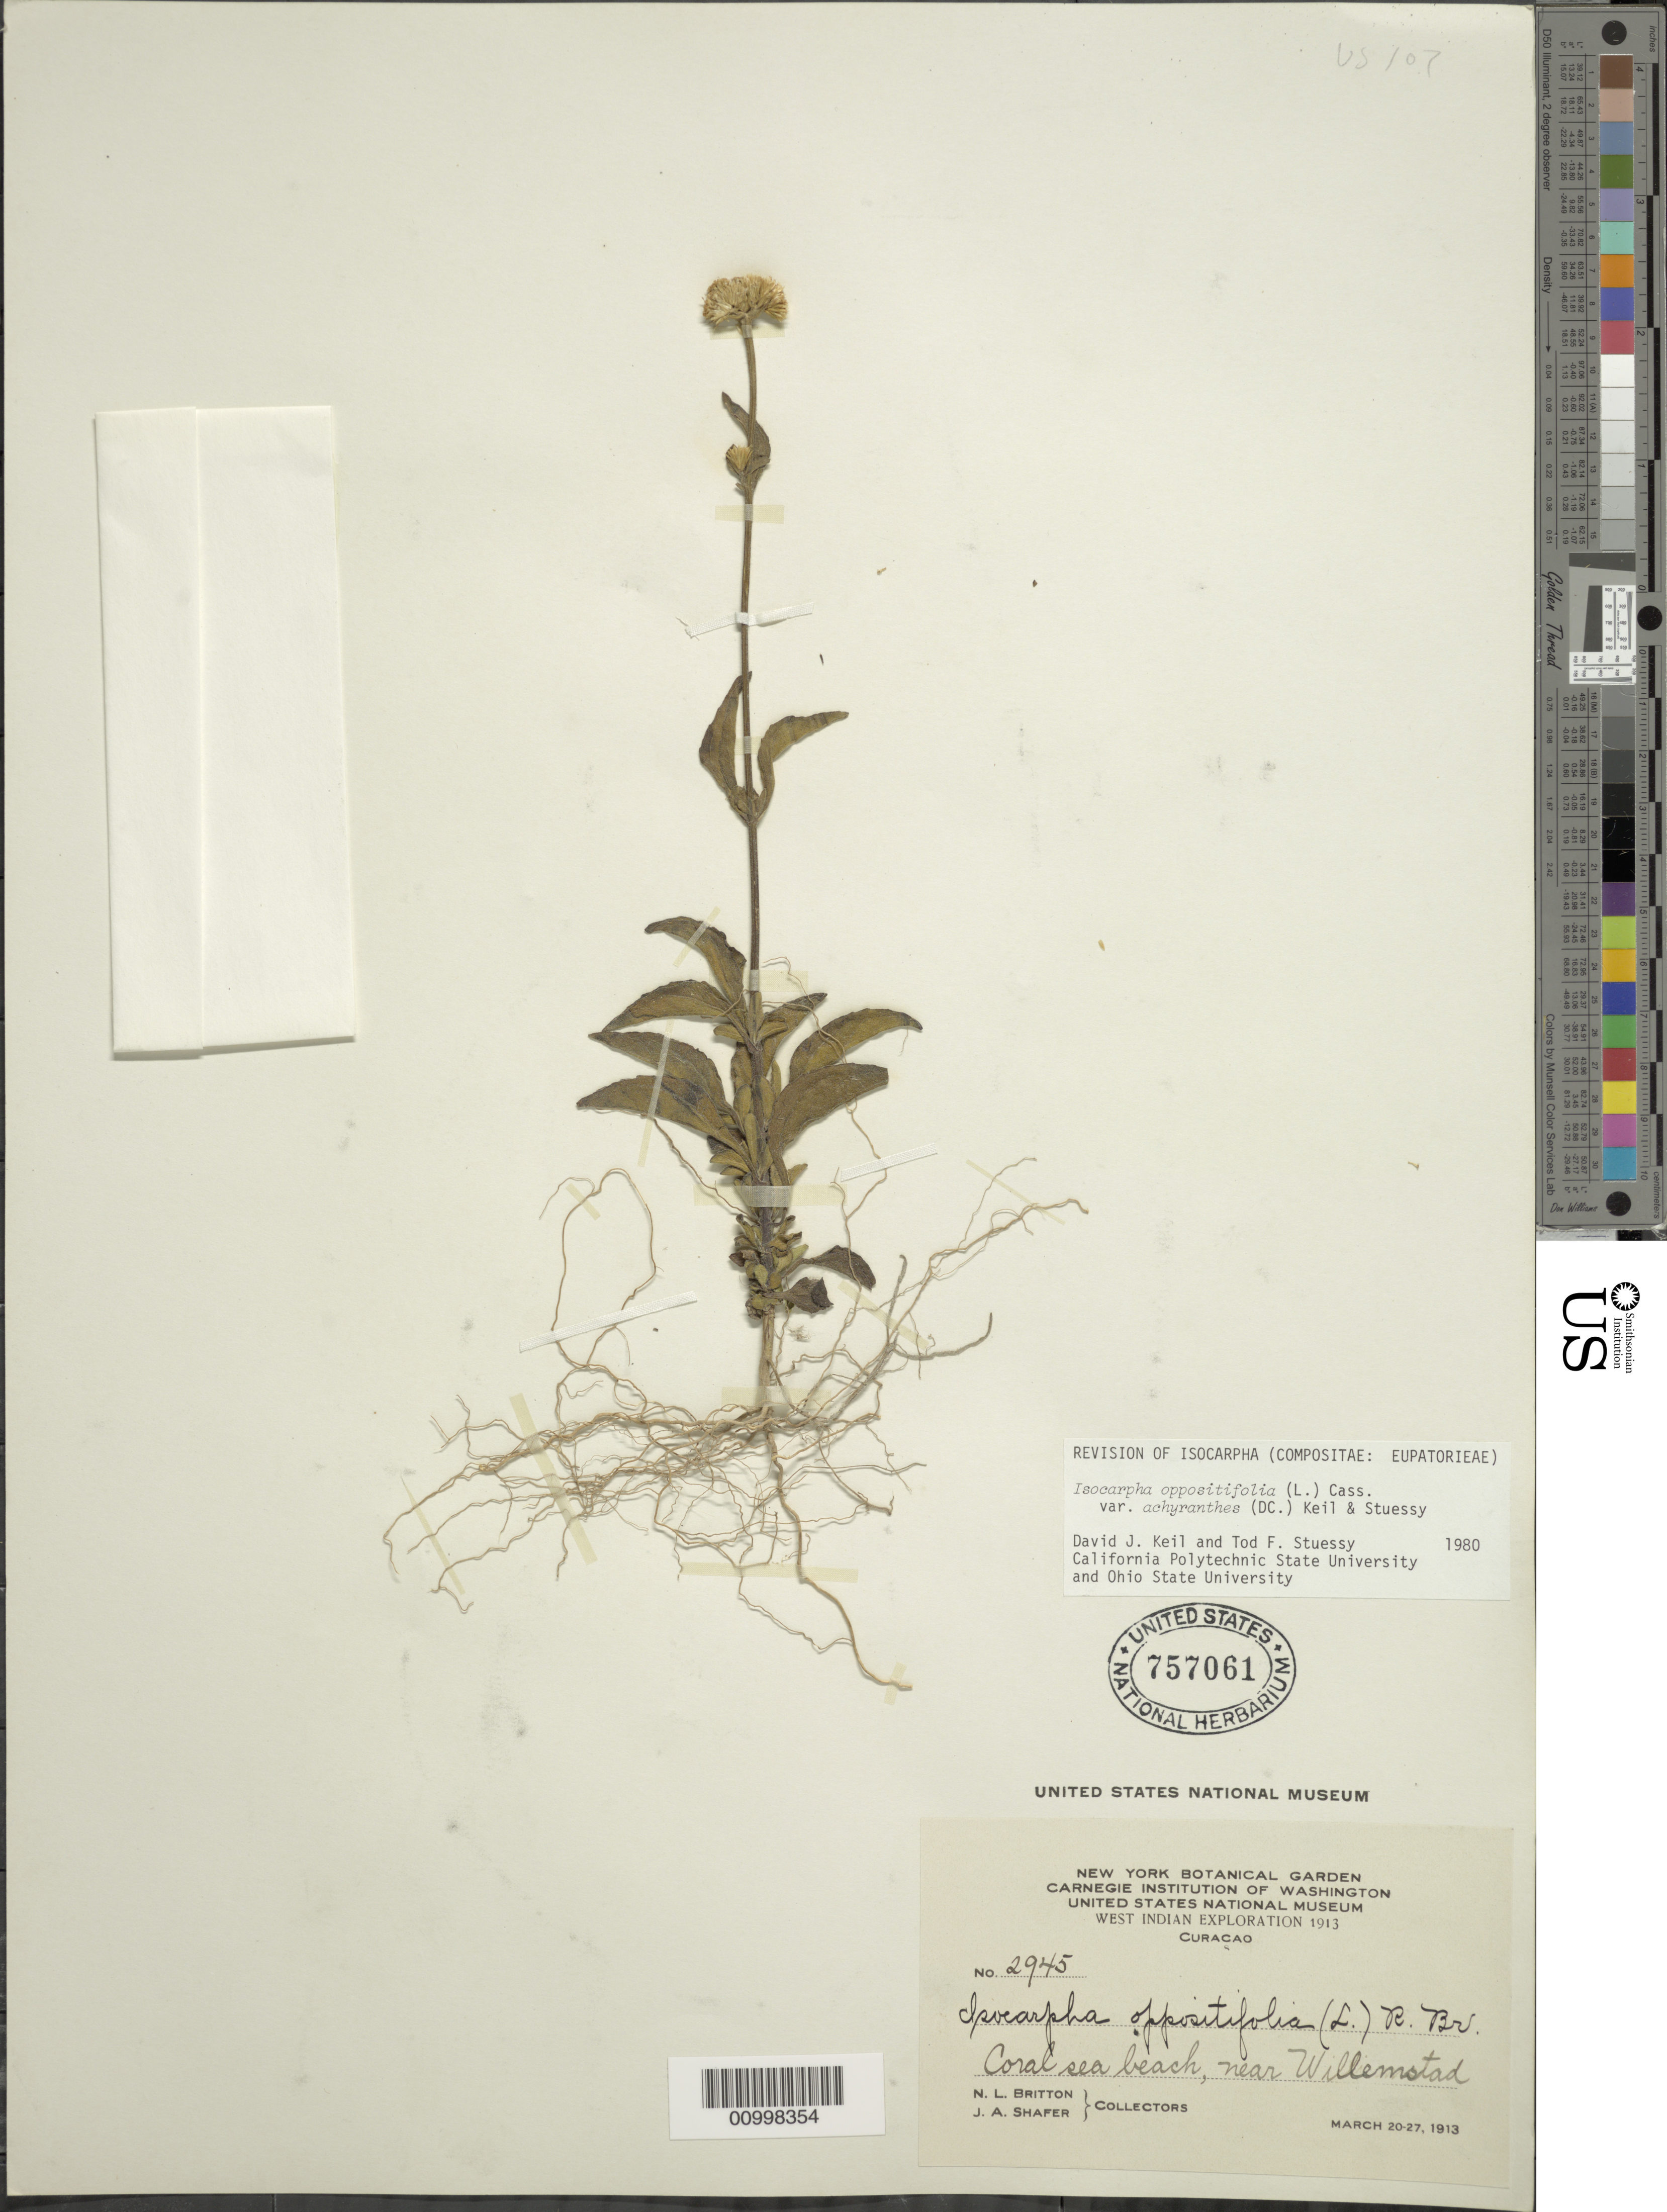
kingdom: Plantae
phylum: Tracheophyta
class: Magnoliopsida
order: Asterales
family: Asteraceae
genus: Isocarpha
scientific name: Isocarpha oppositifolia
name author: (L.) Cass.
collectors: N. Britton & J. A. Shafer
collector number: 2945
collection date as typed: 20 Mar 1913 to 27 Mar 1913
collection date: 1913-03-20/1913-03-27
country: Curaçao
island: Curaçao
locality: Coral sea-beach near Willemstad.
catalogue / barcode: US 757061